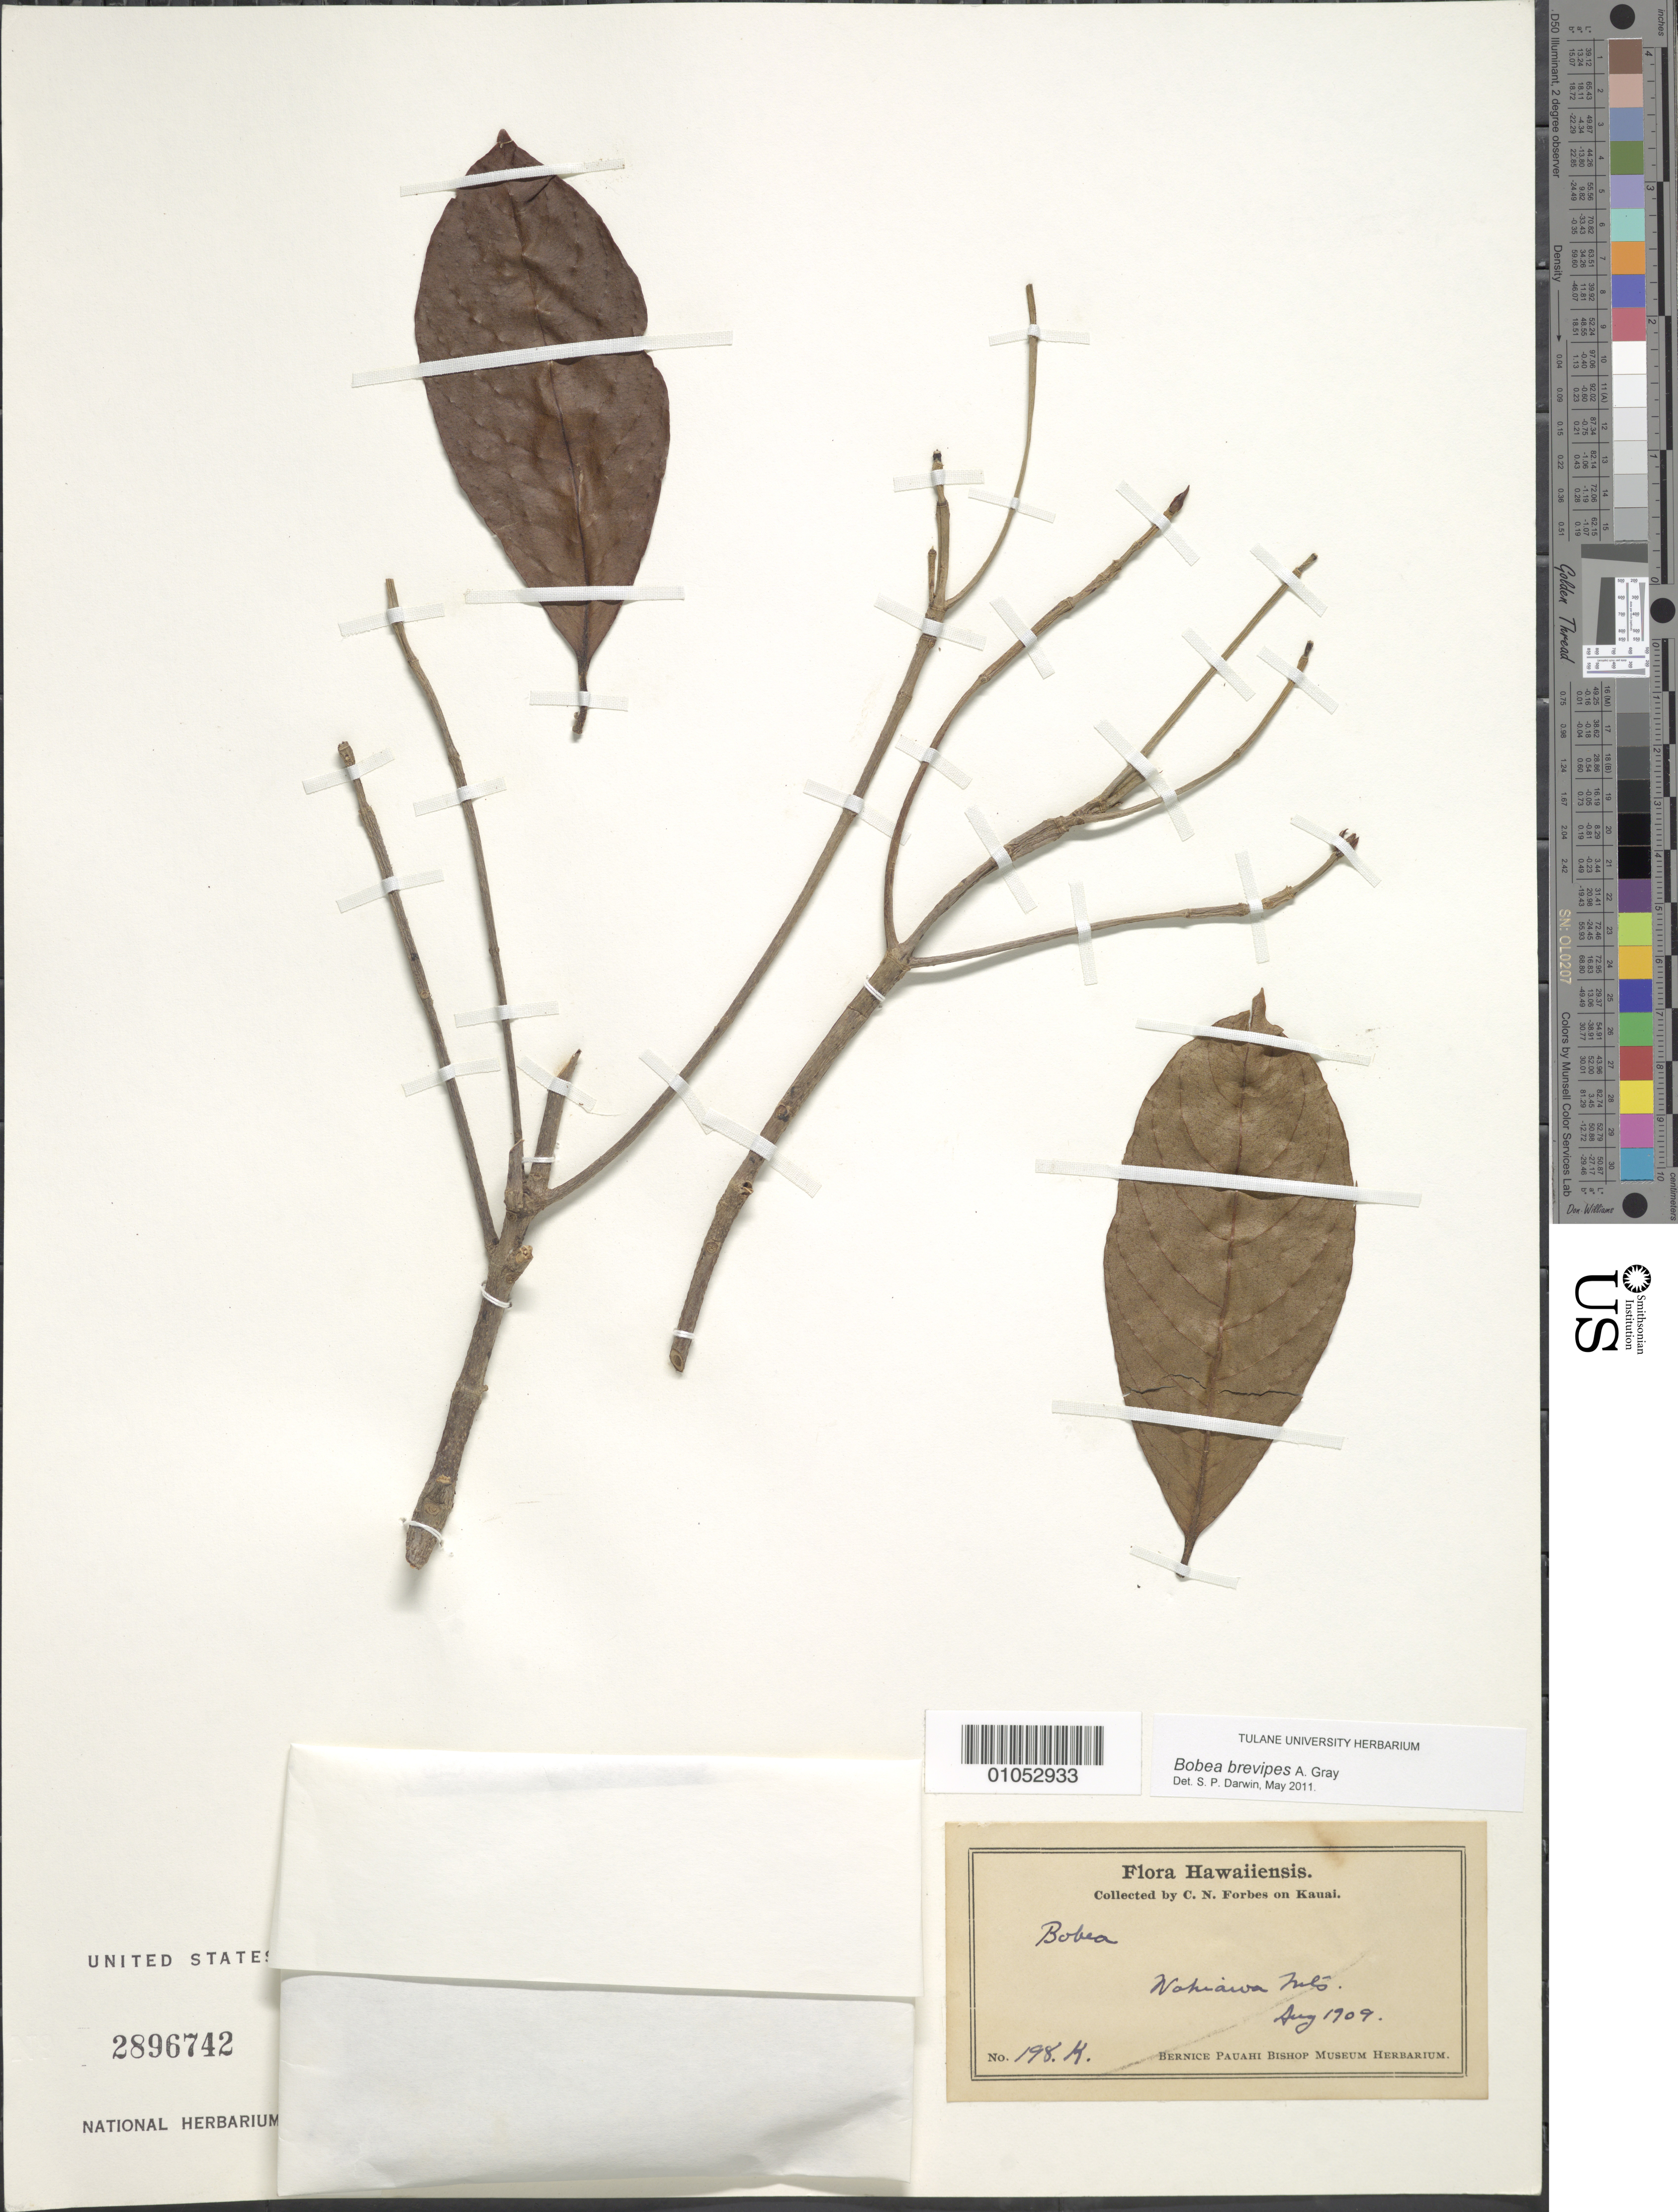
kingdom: Plantae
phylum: Tracheophyta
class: Magnoliopsida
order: Gentianales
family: Rubiaceae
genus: Bobea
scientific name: Bobea brevipes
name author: A. Gray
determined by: Darwin, S. P.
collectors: C. N. Forbes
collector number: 198.K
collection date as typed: Aug 1909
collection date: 1909-08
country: United States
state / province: Hawaii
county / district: Kaui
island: Kaua'i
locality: Wahiawa Mts.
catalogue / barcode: US 2896742